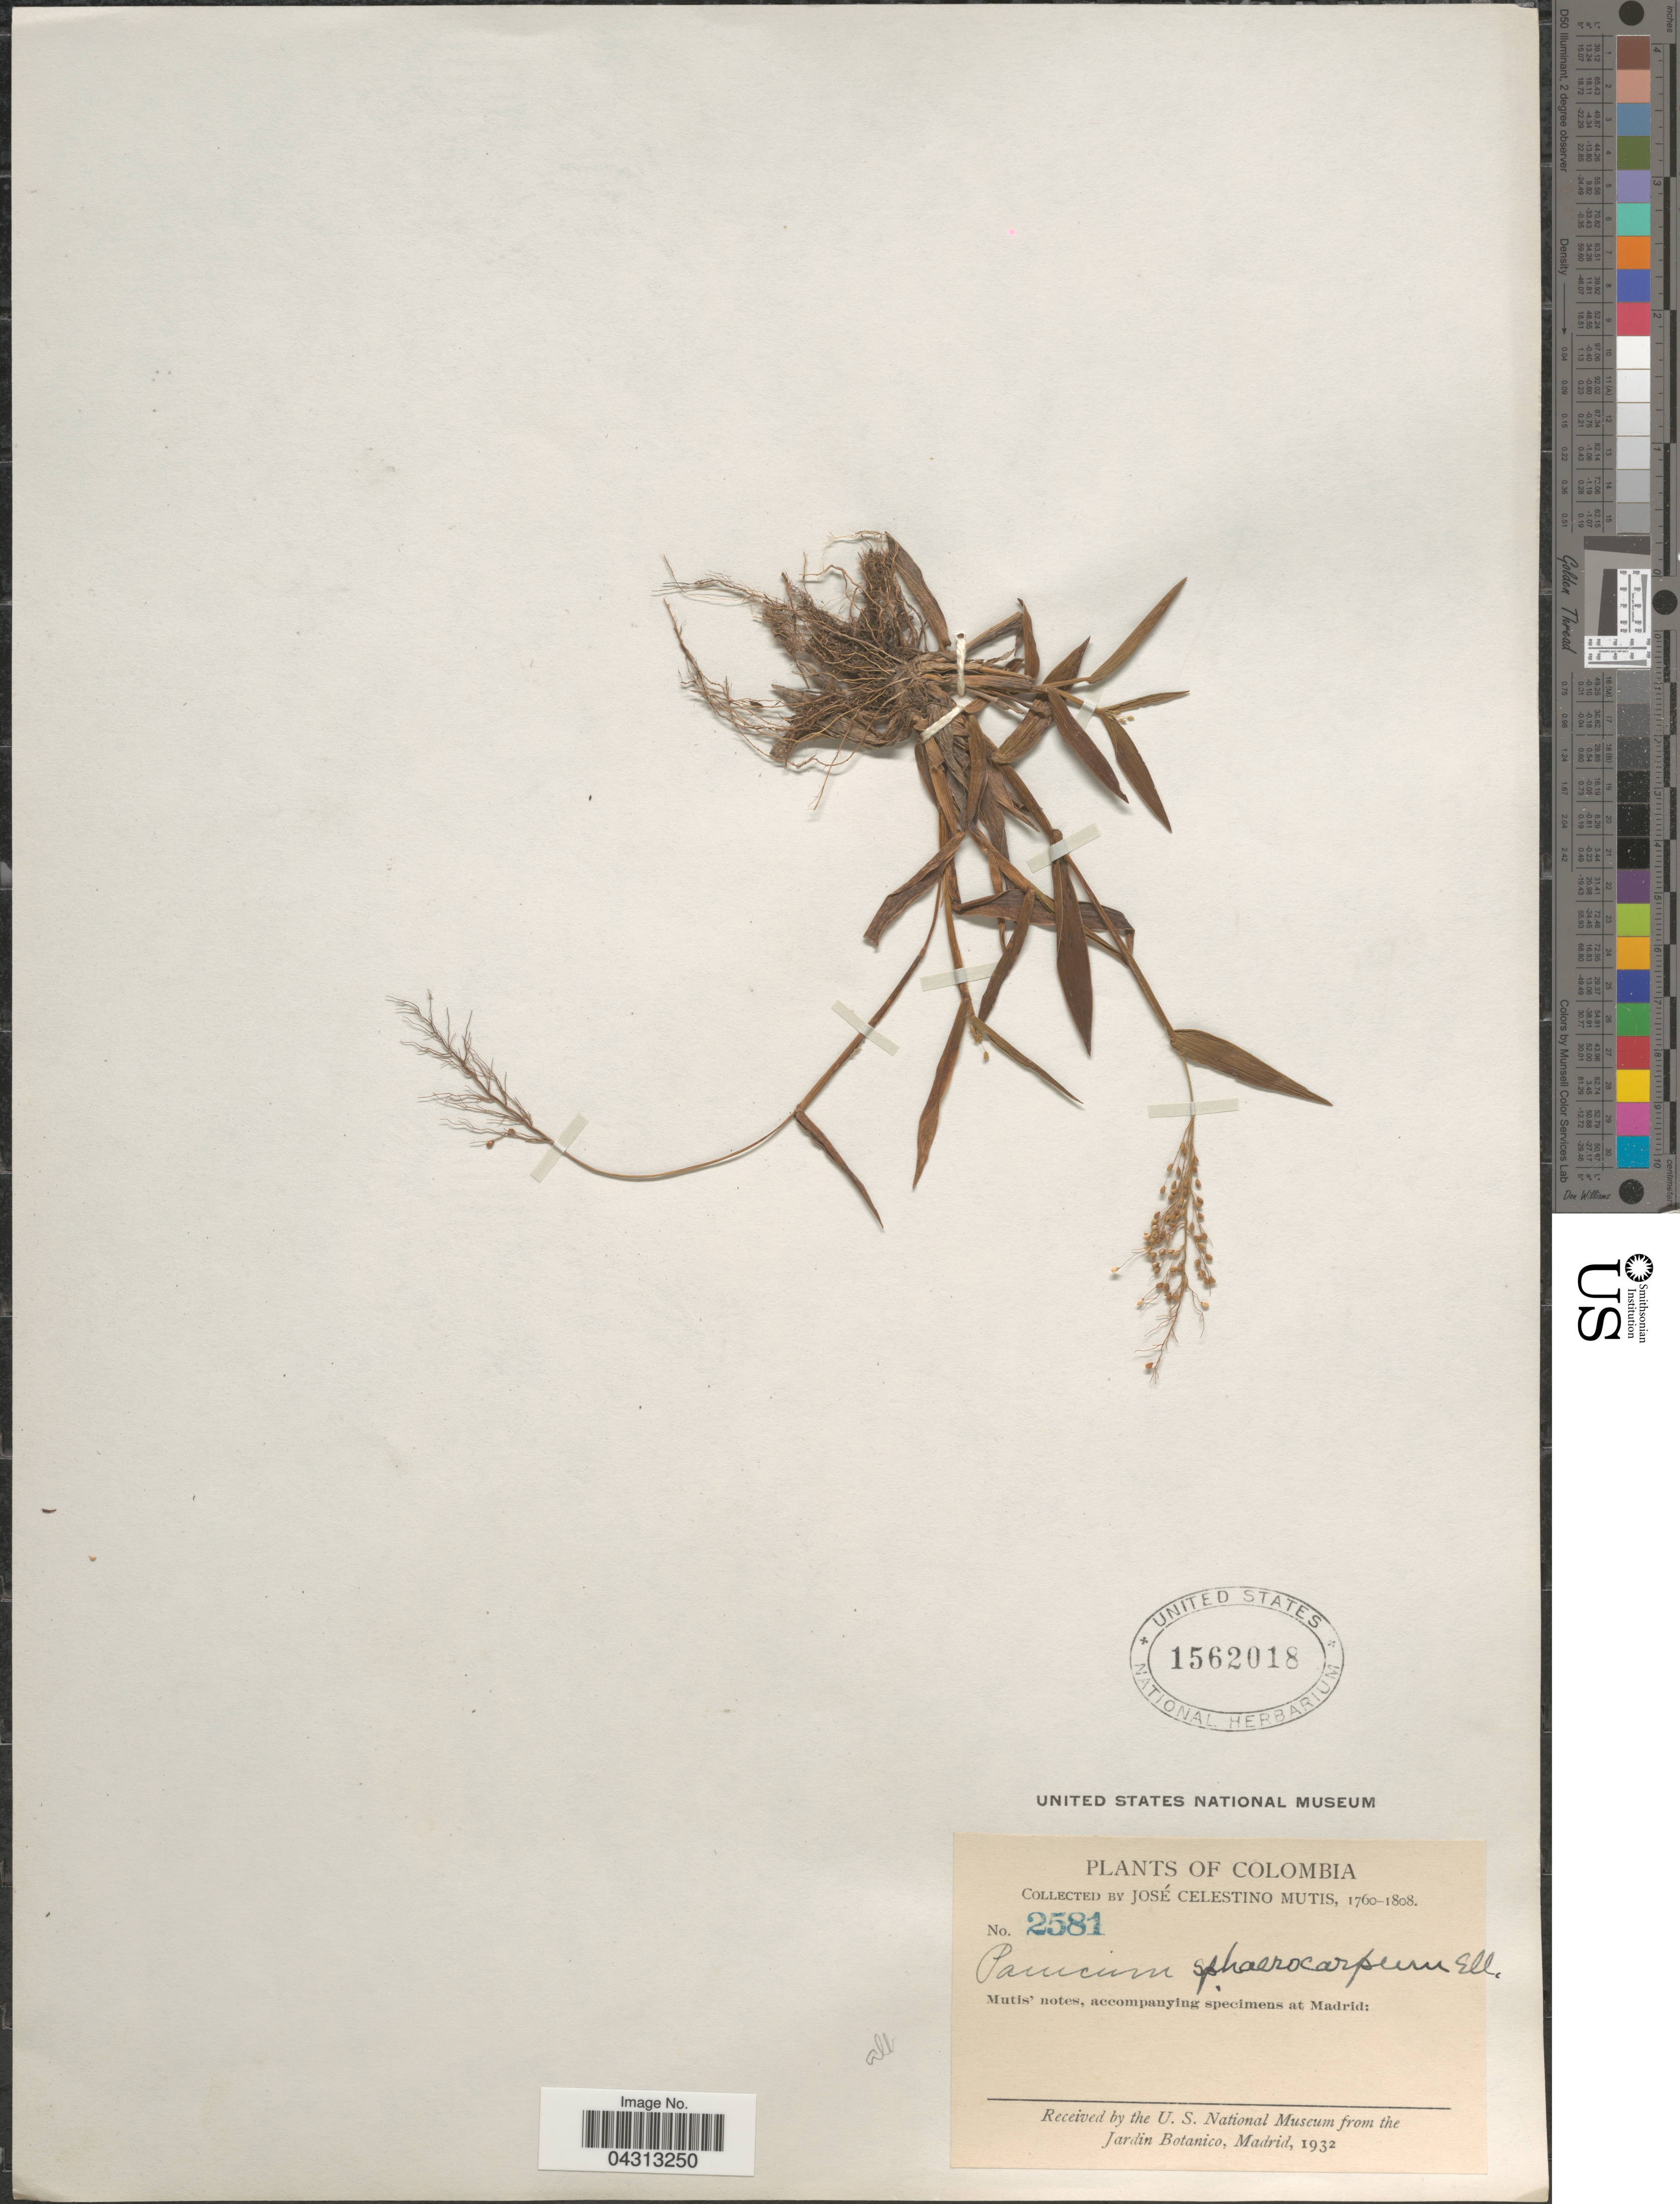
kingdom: Plantae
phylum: Tracheophyta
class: Liliopsida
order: Poales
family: Poaceae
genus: Dichanthelium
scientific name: Dichanthelium sphaerocarpon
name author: (Elliott) Gould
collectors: J. C. B. Mutis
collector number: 2581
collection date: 1760/1808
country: Colombia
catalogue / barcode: US 1562018